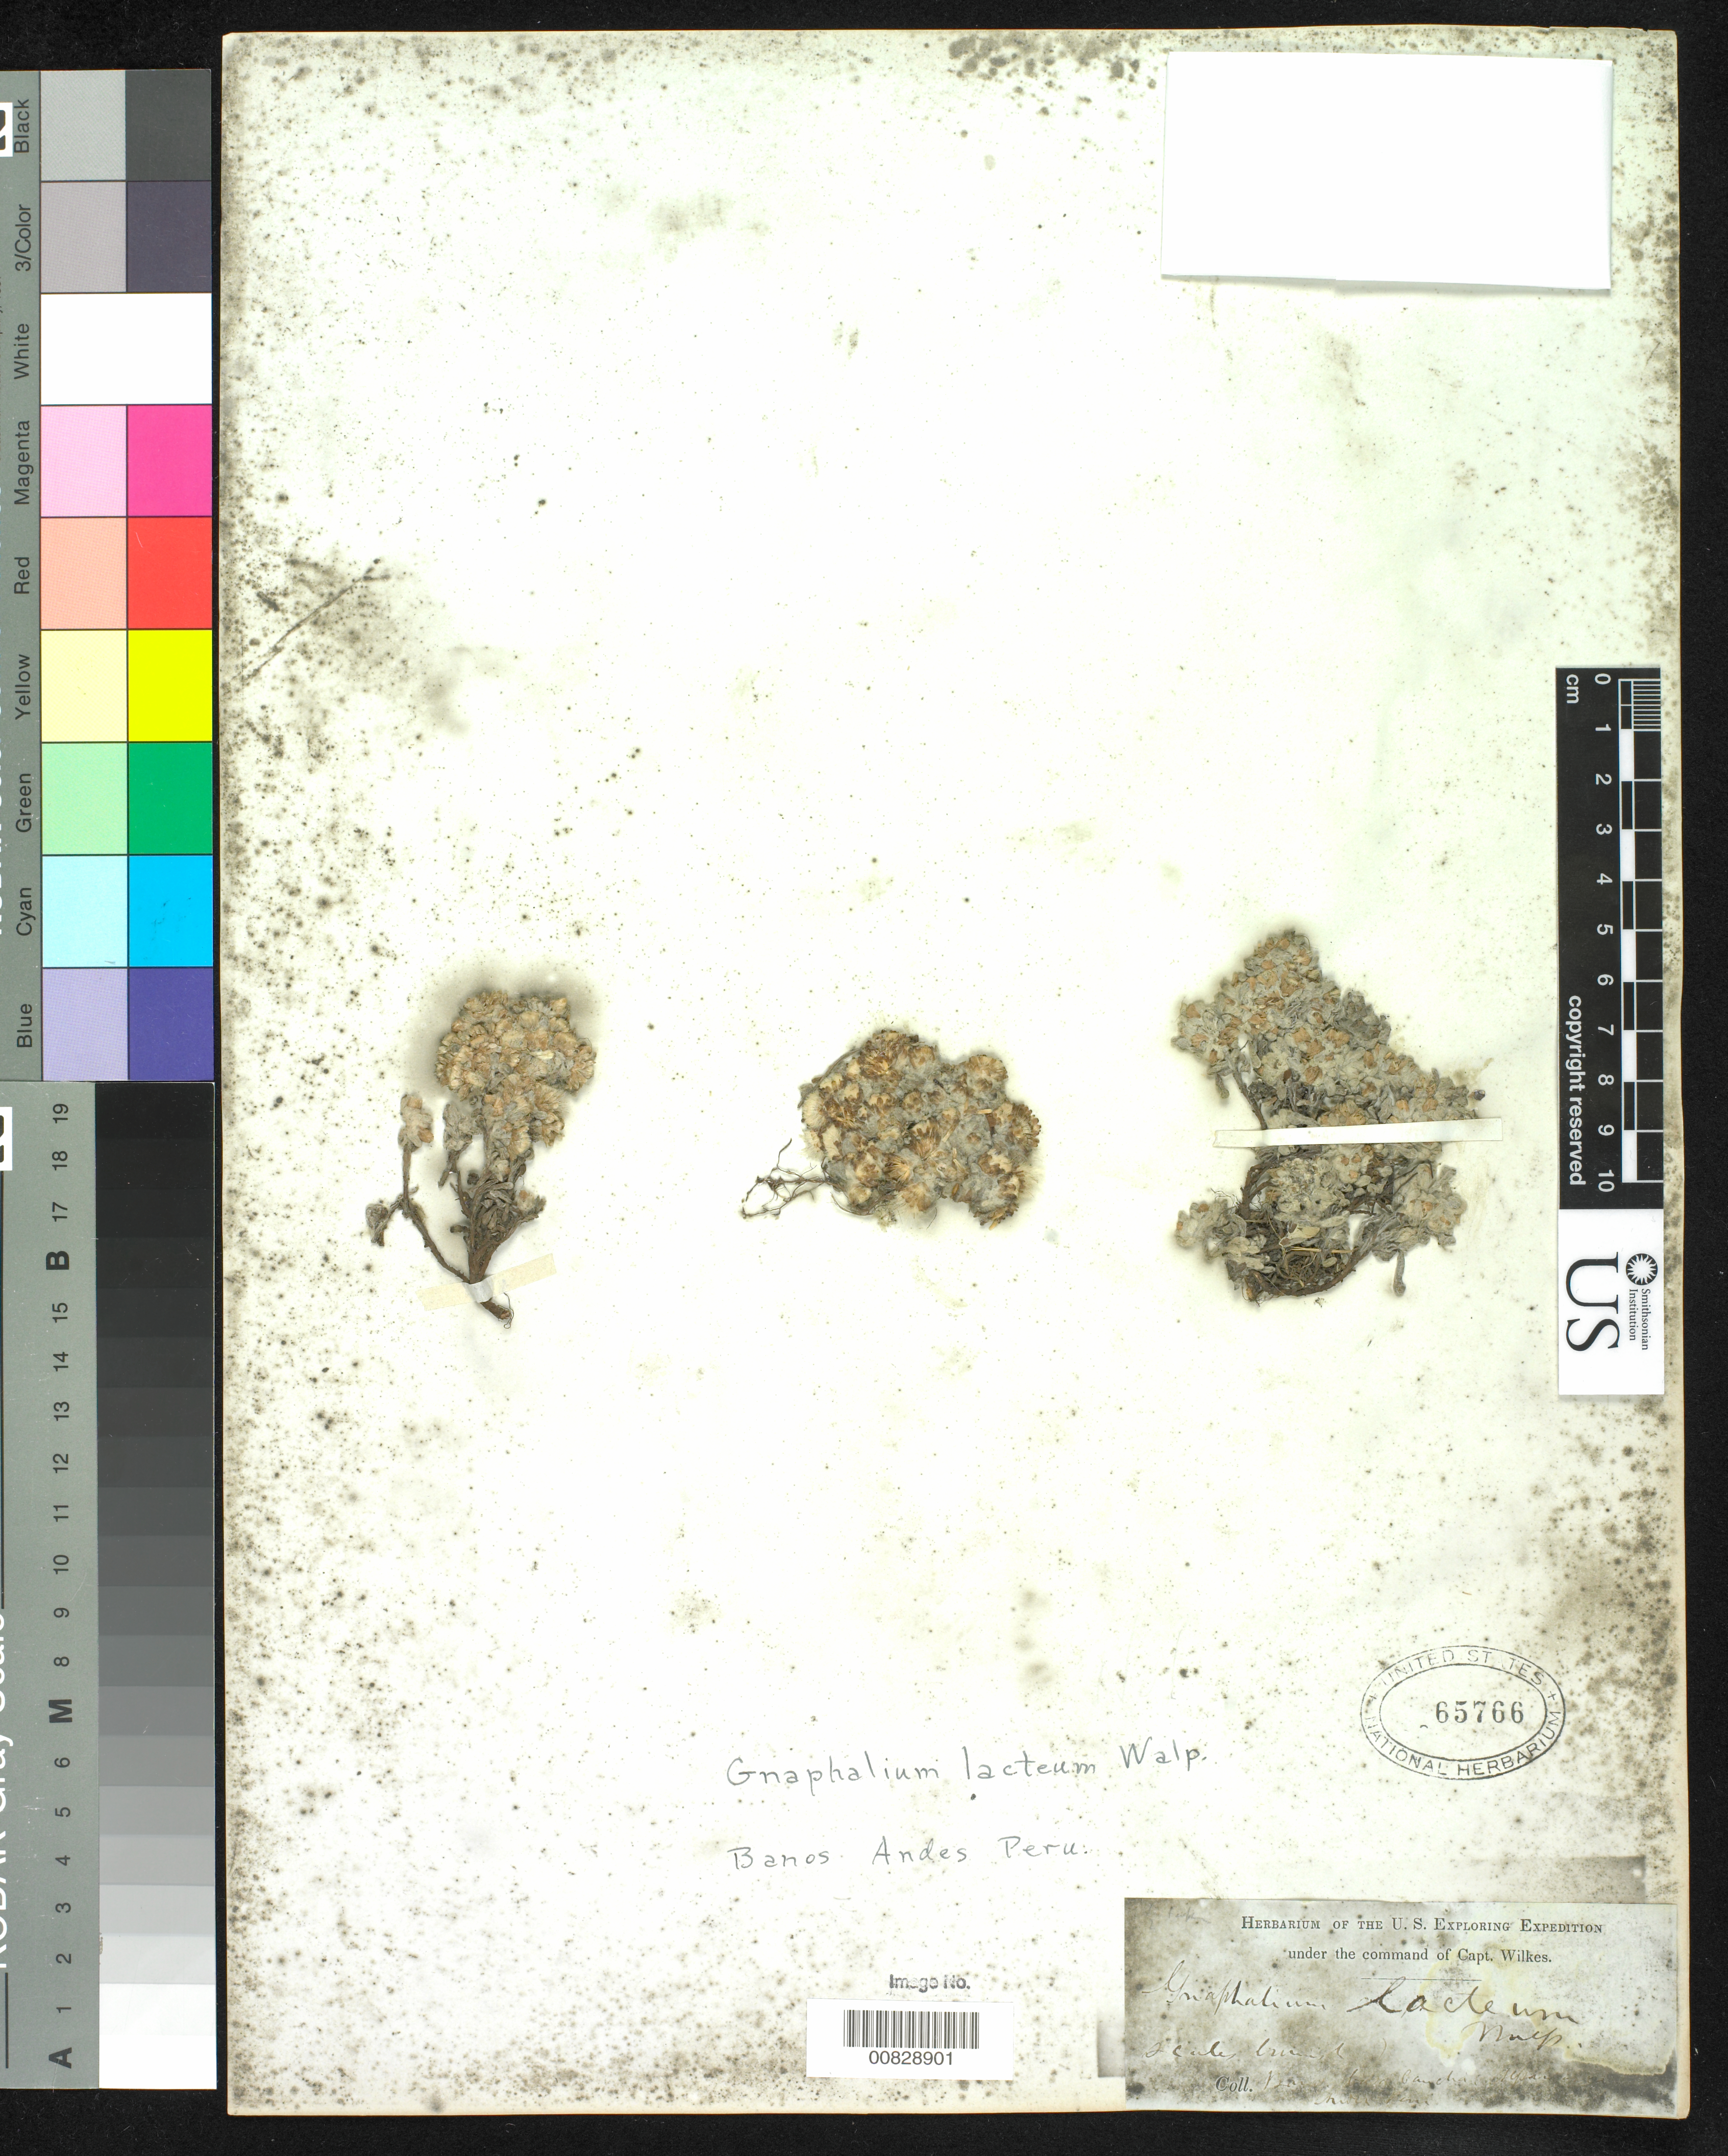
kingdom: Plantae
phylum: Tracheophyta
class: Magnoliopsida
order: Asterales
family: Asteraceae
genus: Gnaphalium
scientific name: Gnaphalium lacteum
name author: Meyen & Walp.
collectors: Wilkes Explor. Exped.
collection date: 1838/1842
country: Peru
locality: Banos, Andes, Peru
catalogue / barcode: US 67566